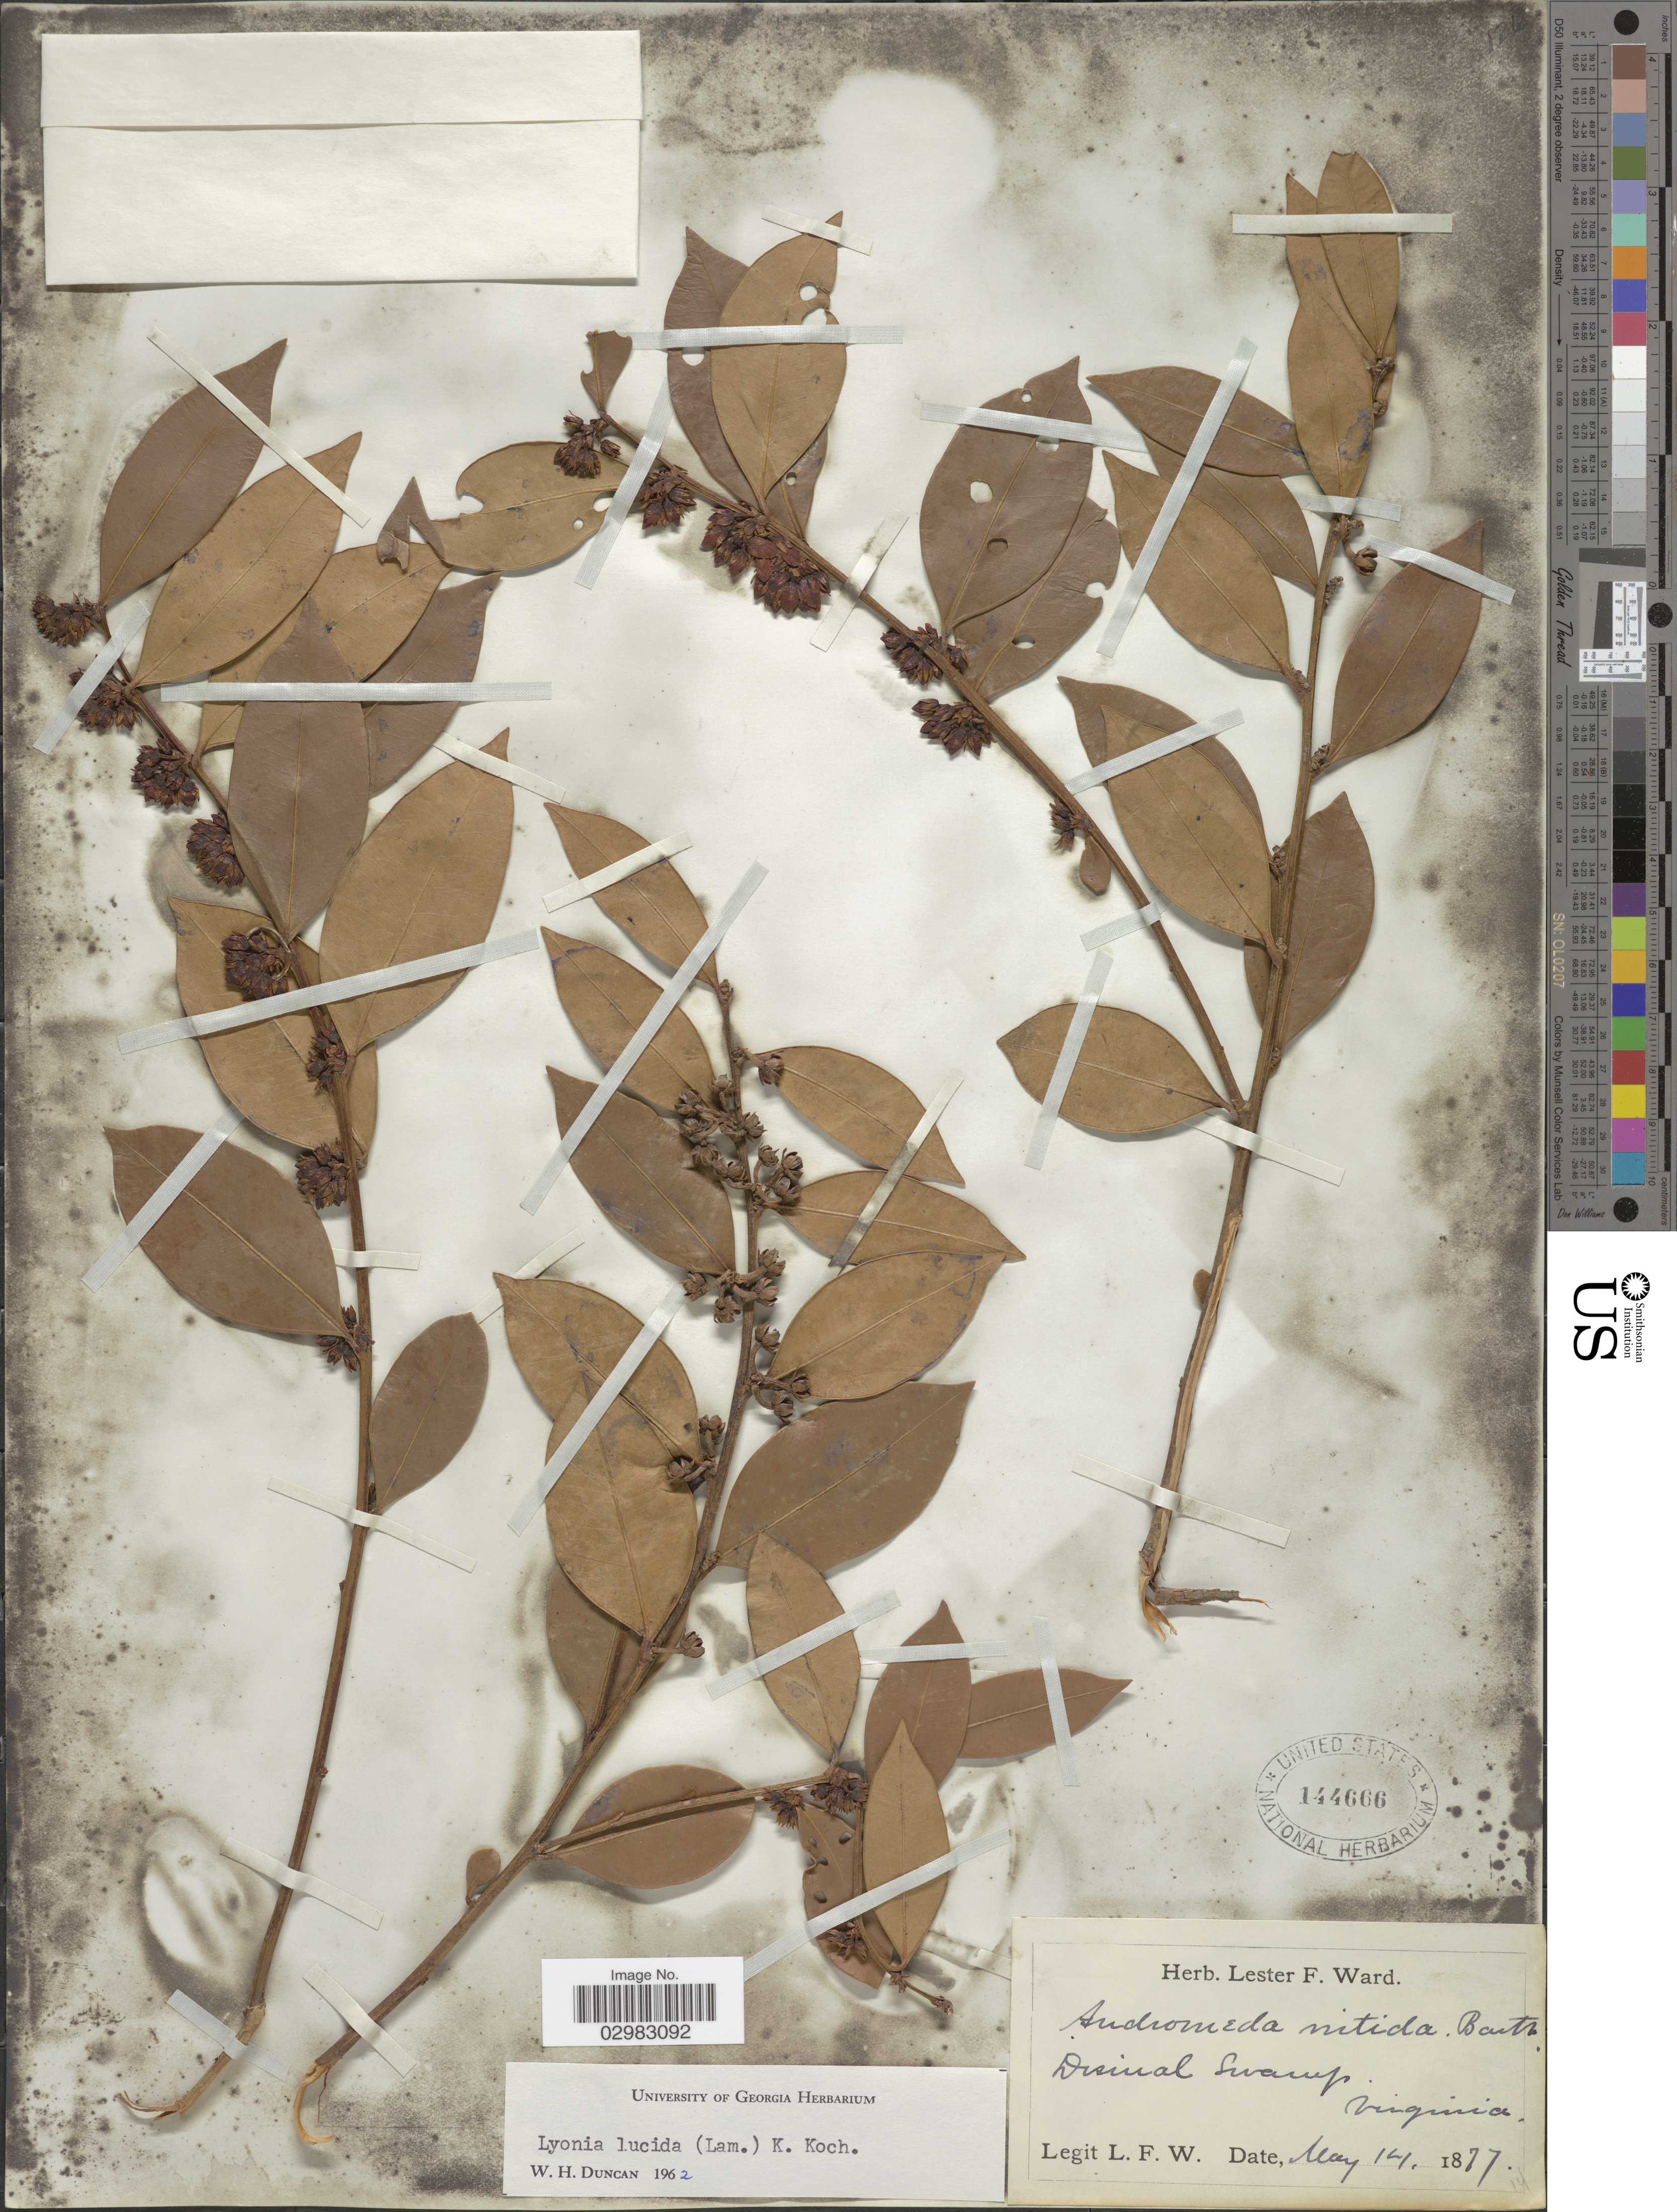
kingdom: Plantae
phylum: Tracheophyta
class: Magnoliopsida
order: Ericales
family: Ericaceae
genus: Lyonia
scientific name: Lyonia lucida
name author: K. Koch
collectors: L. F. Ward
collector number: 14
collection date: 1877-05-14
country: United States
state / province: Virginia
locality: Dismal Swamp.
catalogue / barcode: US 144666